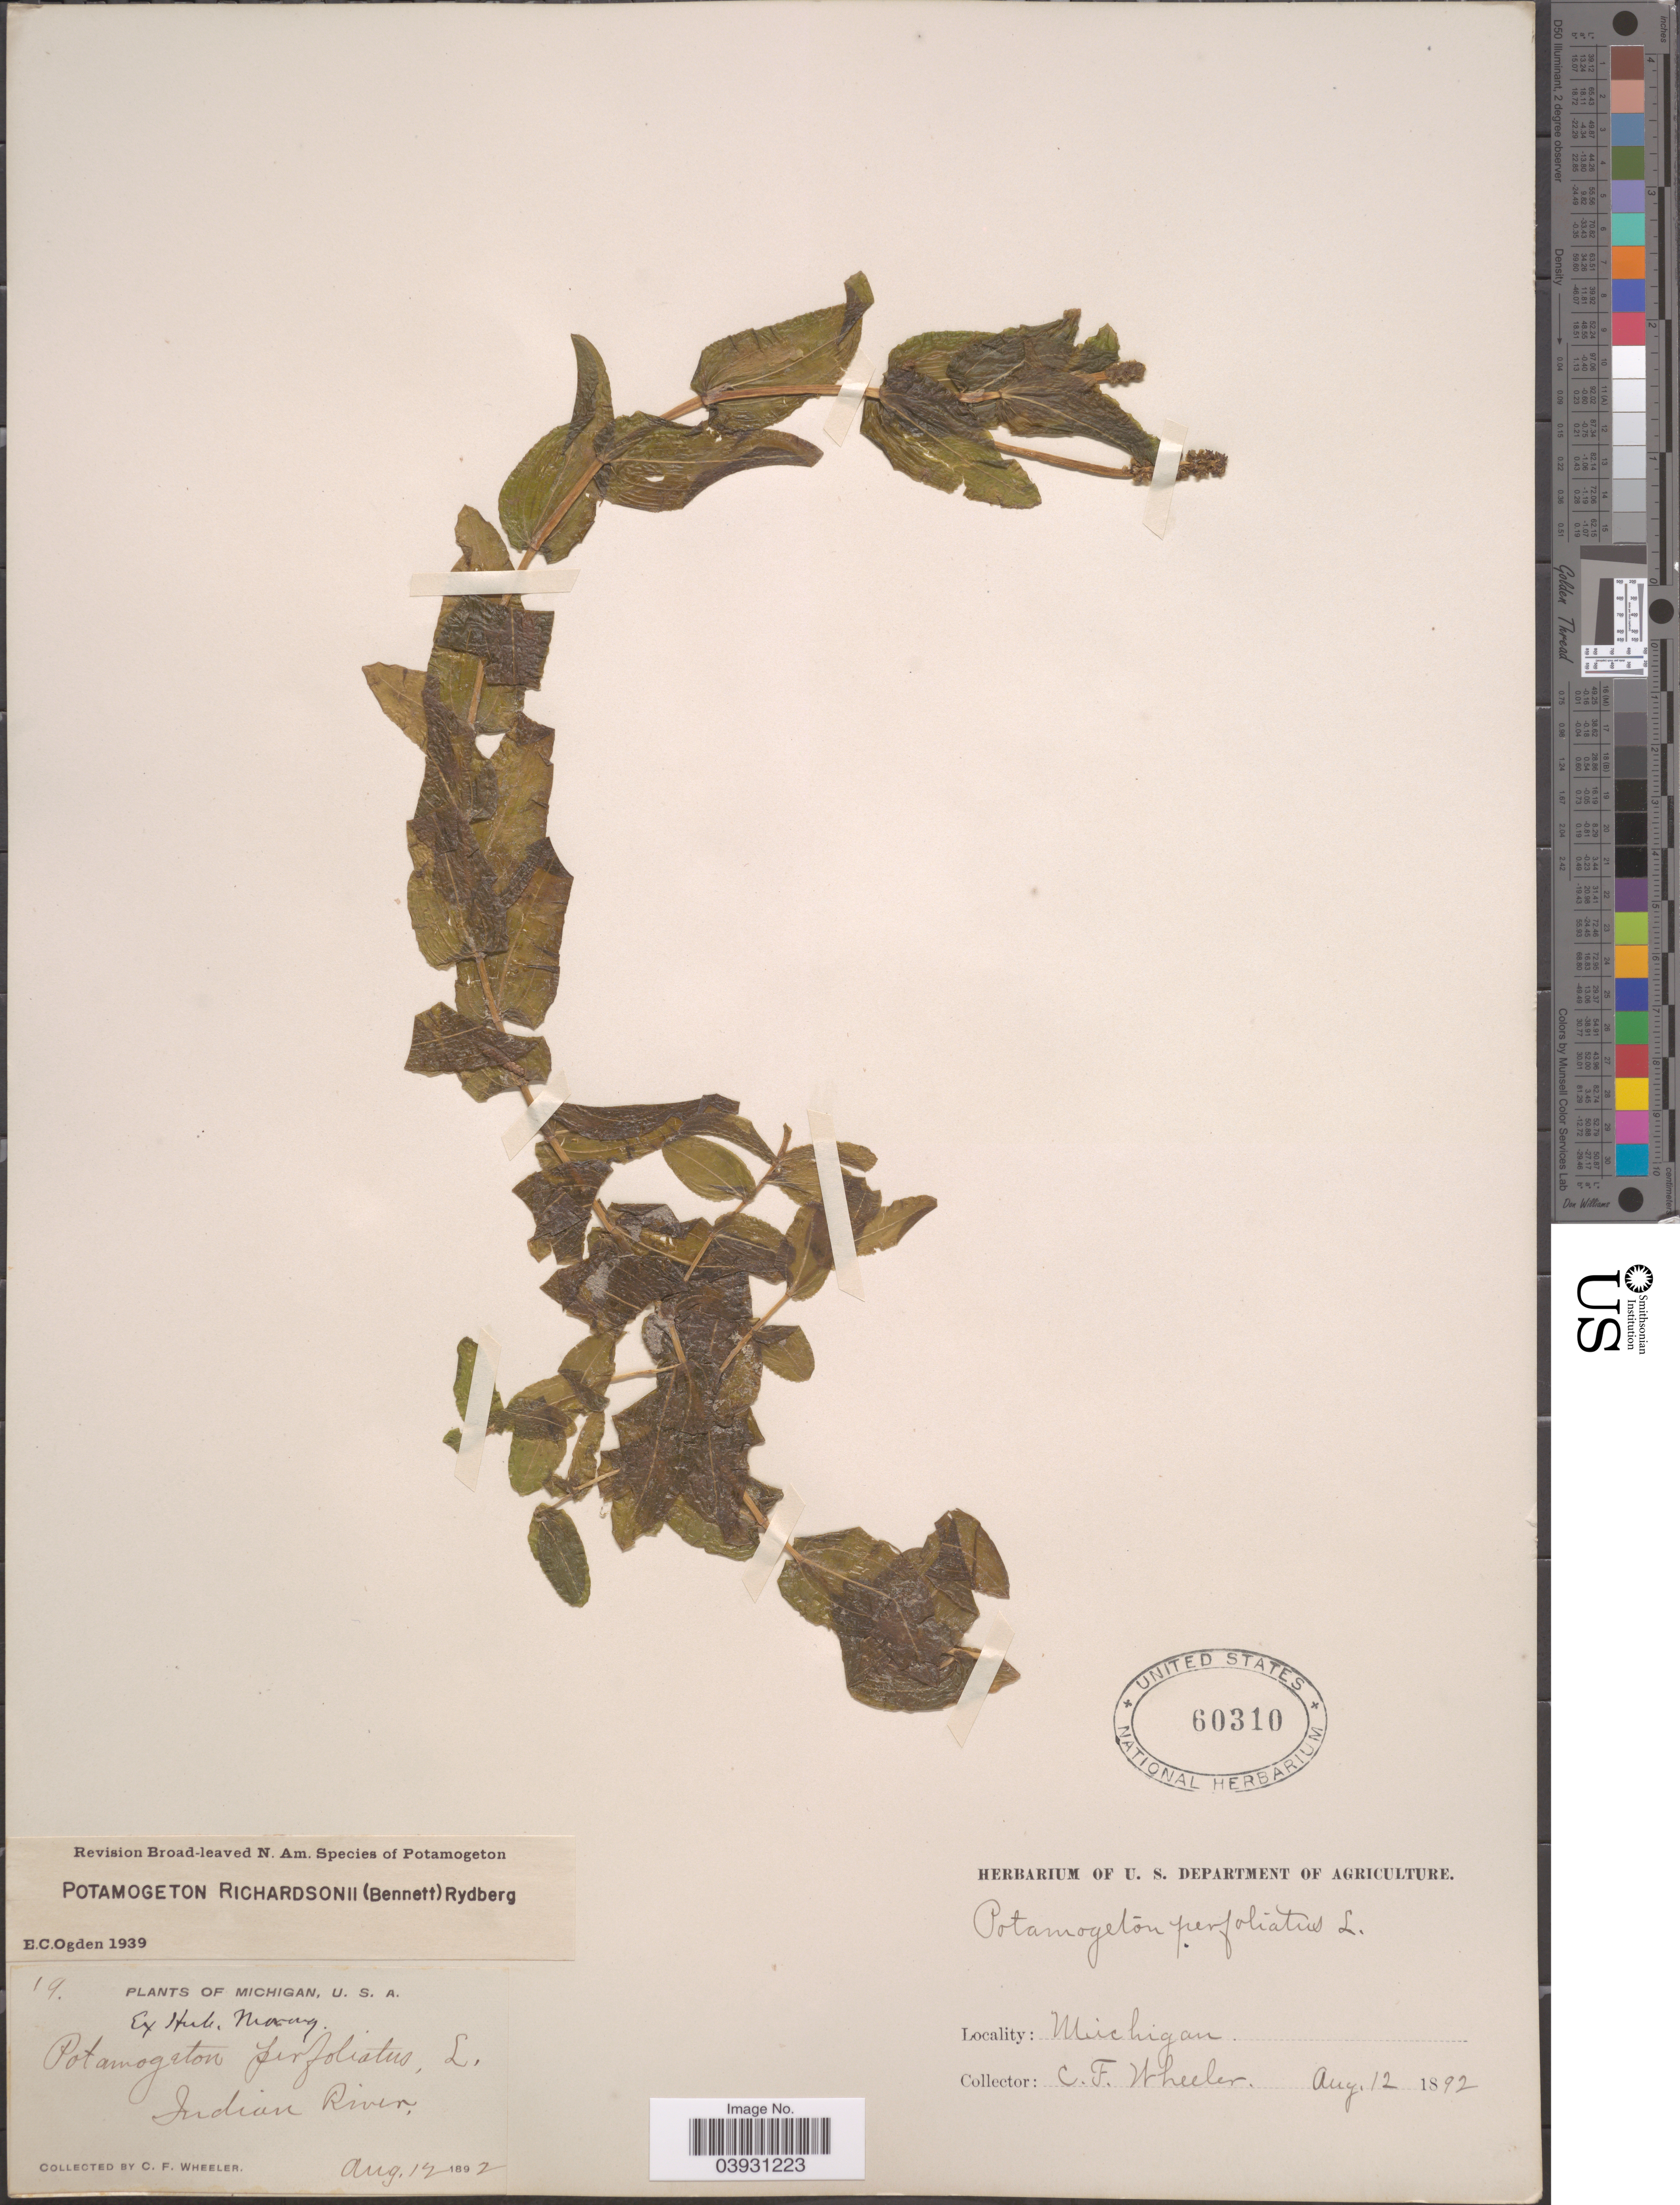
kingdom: Plantae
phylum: Tracheophyta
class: Liliopsida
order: Alismatales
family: Potamogetonaceae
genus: Potamogeton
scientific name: Potamogeton richardsonii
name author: (A.W. Benn.) Rydb.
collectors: C. Wheeler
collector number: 19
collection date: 1892-08-12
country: United States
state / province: Michigan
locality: Indian River.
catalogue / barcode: US 60310